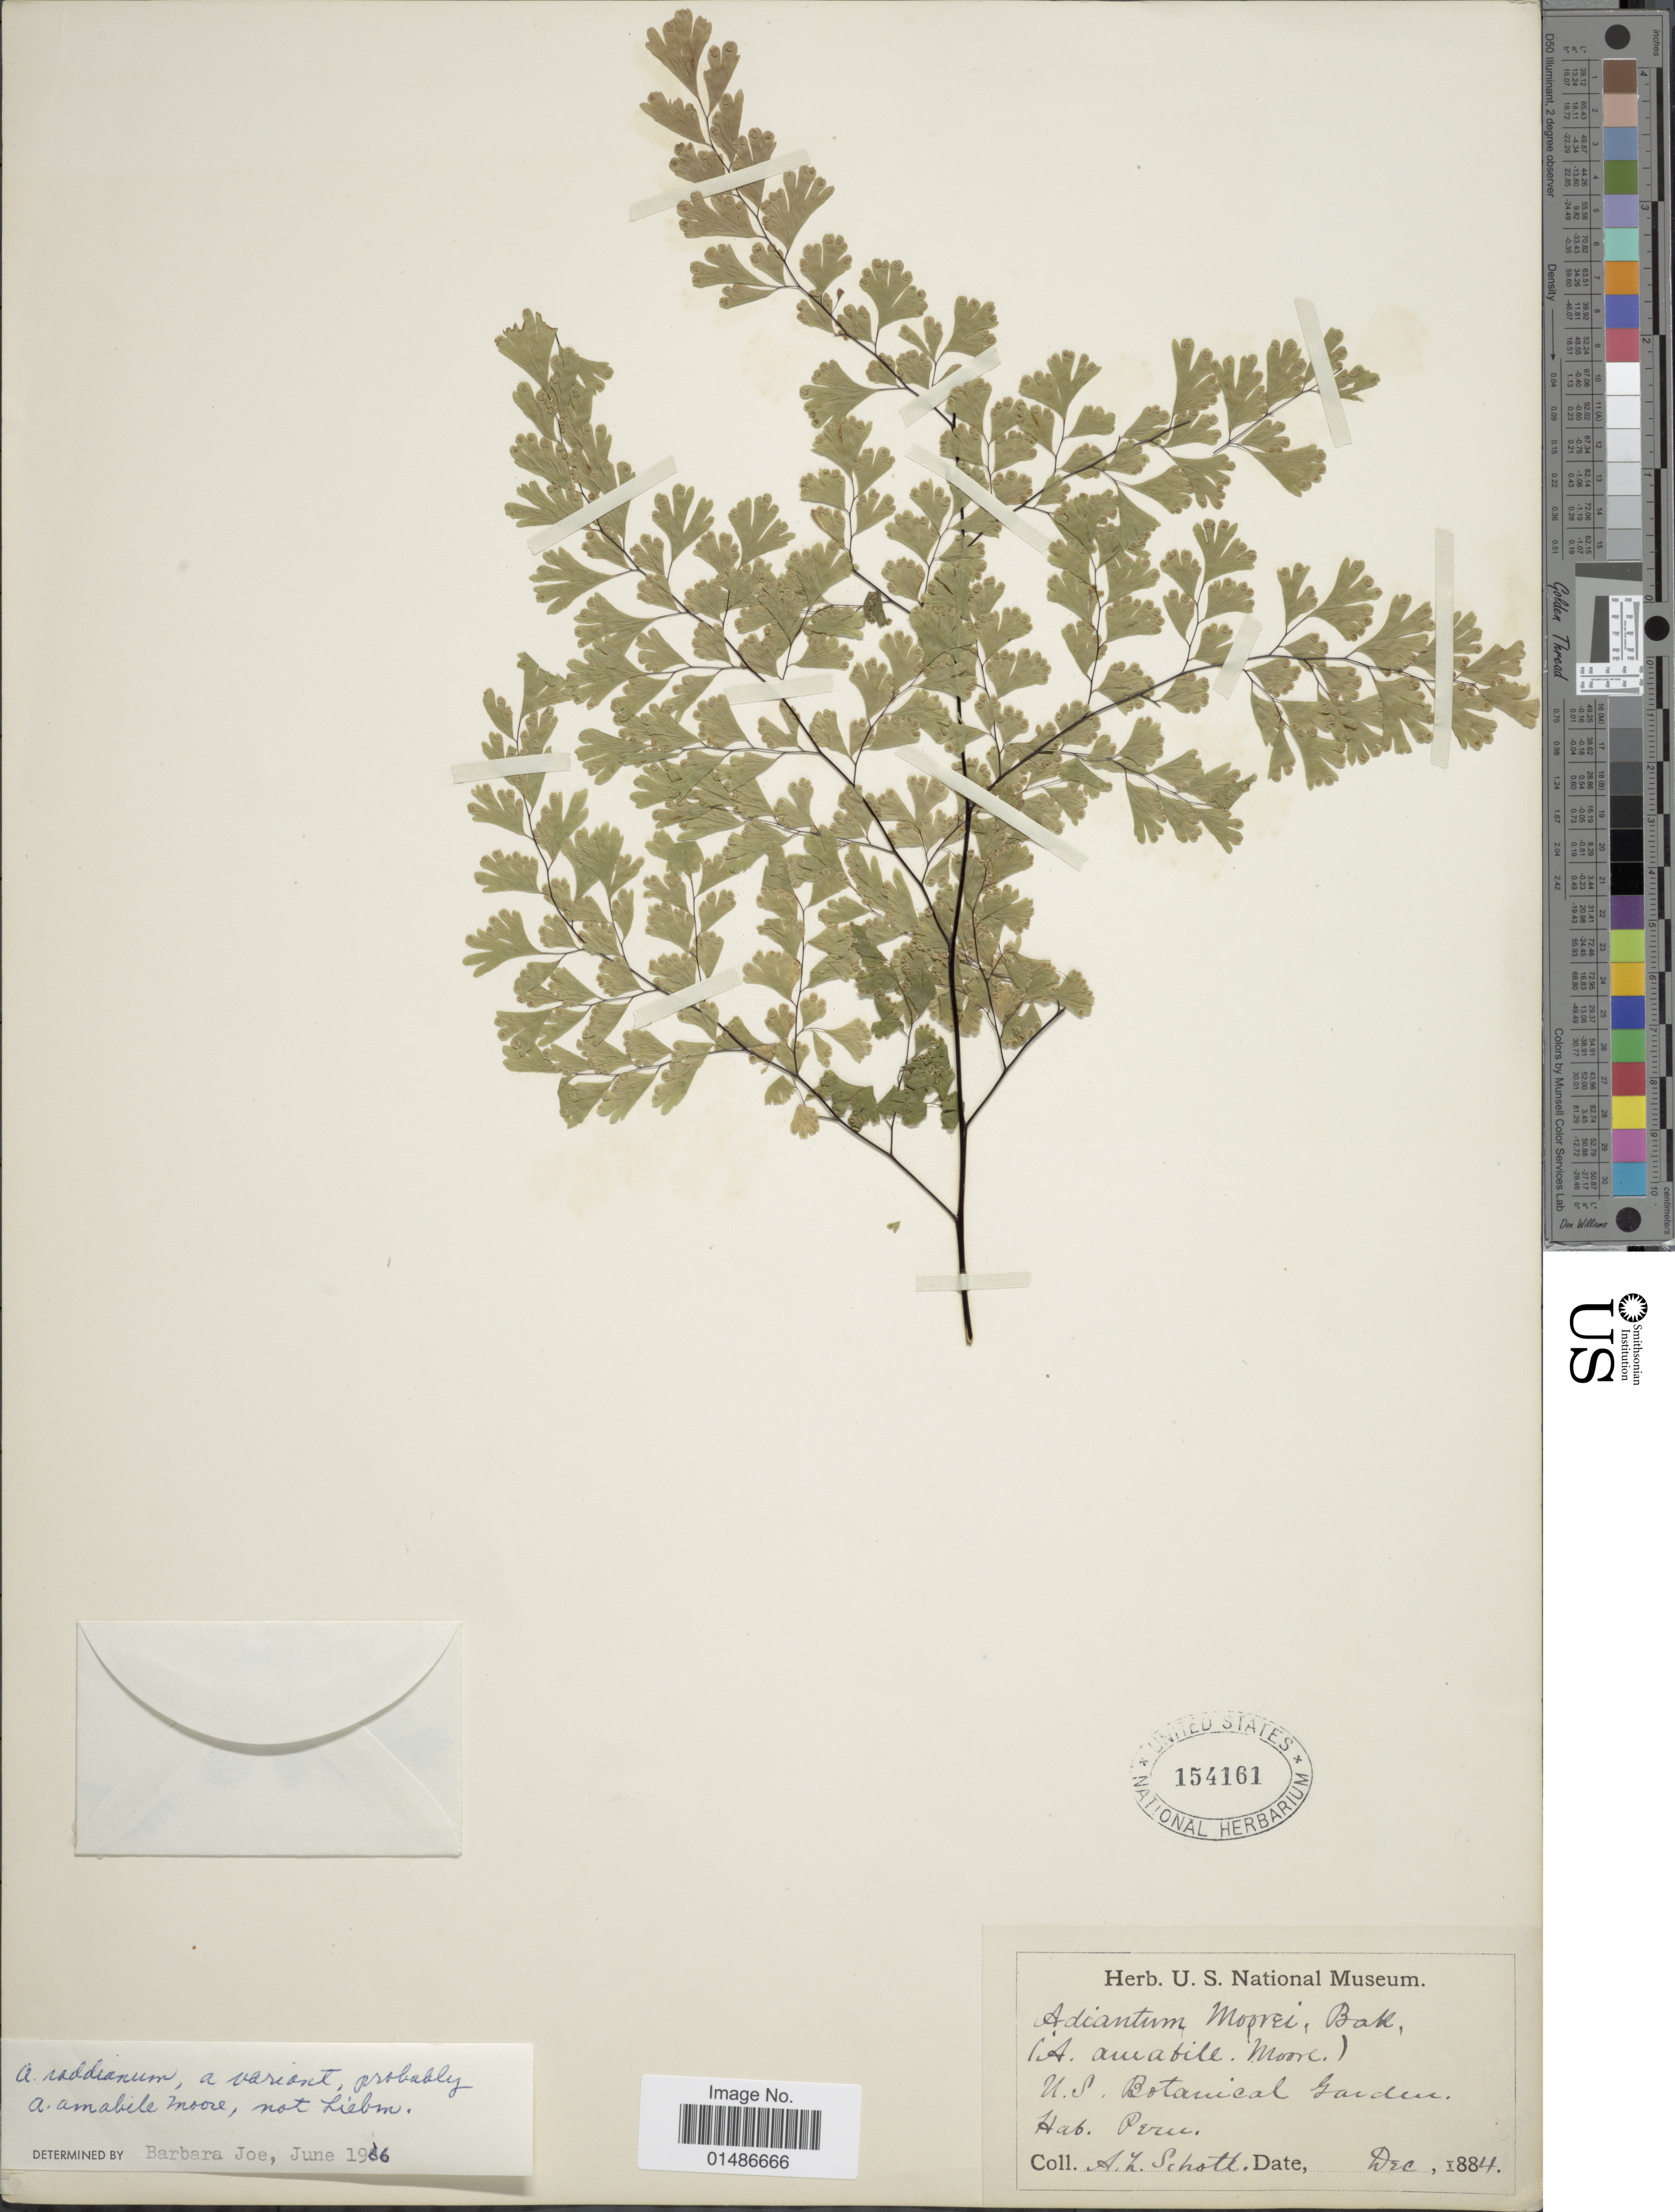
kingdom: Plantae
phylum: Tracheophyta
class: Polypodiopsida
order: Polypodiales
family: Pteridaceae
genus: Adiantum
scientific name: Adiantum raddianum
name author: C. Presl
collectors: A. L. Schott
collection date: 1884-12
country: Peru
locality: U.S. Botanical Garden.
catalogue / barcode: US 154161